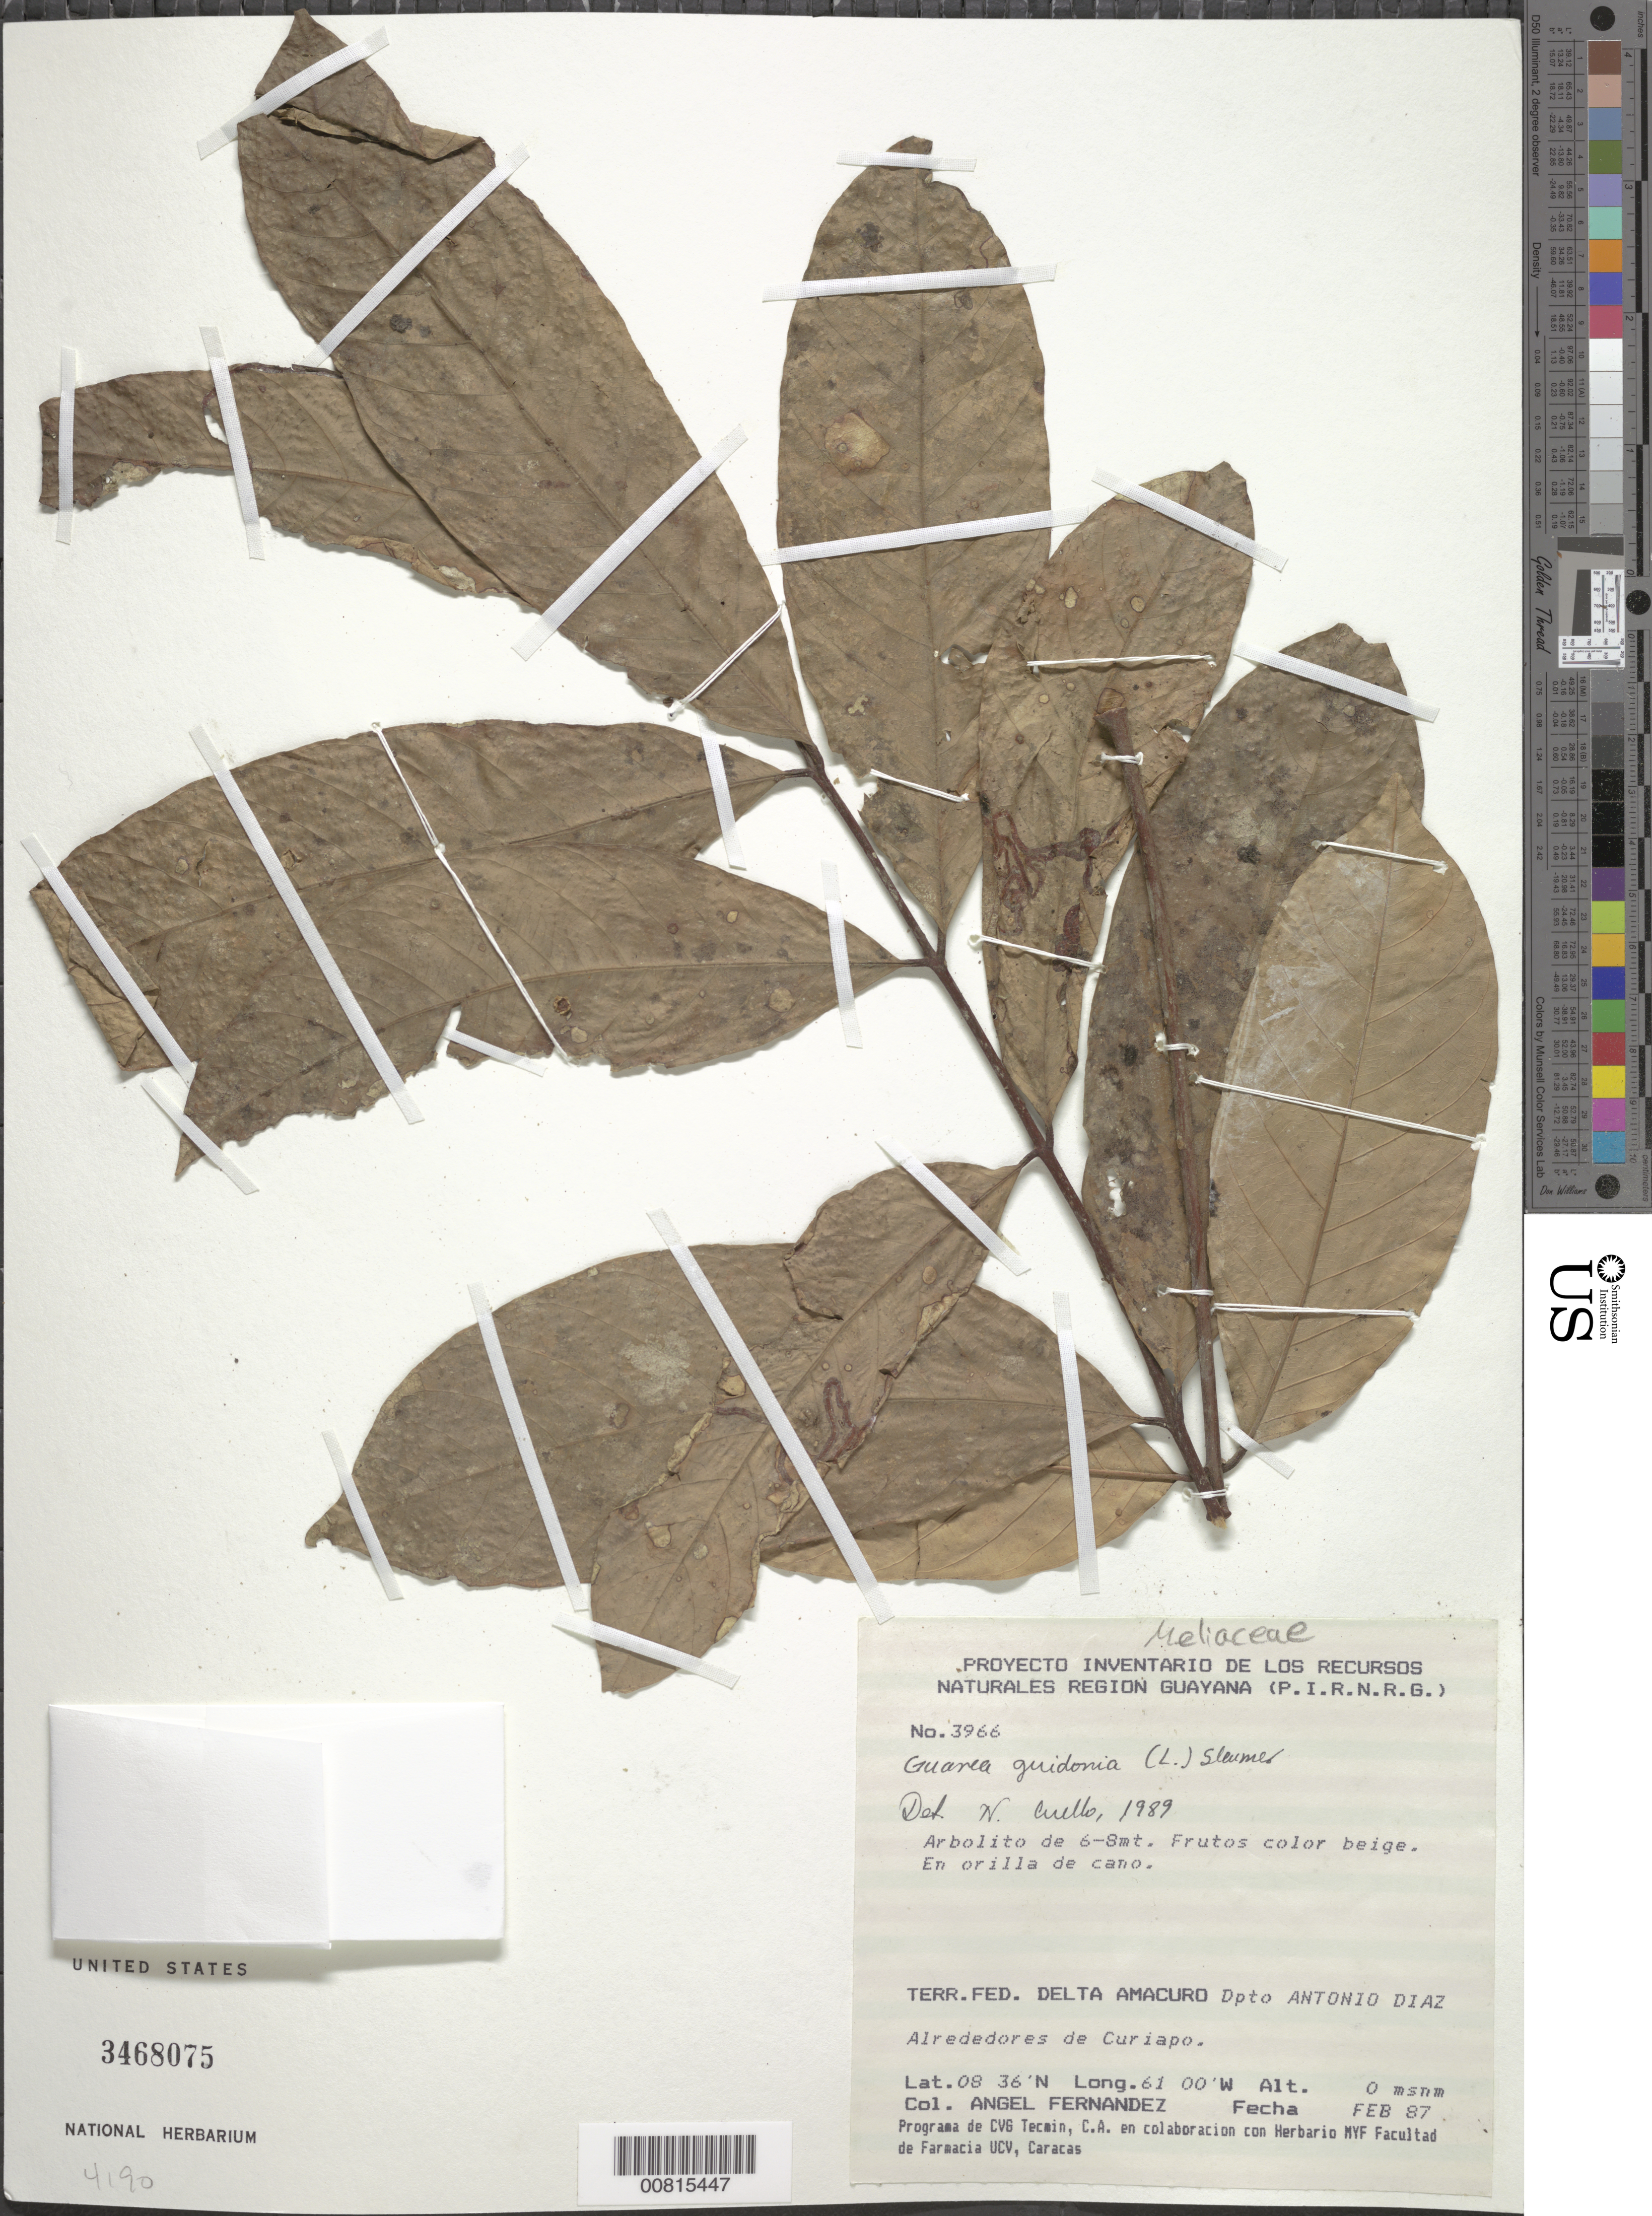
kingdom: Plantae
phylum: Tracheophyta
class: Magnoliopsida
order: Sapindales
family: Meliaceae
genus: Guarea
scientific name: Guarea guidonia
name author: (L.) Sleumer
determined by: Cuello, Nidia L.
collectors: A. Fernández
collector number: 3966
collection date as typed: Feb-87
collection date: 1987-02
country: Venezuela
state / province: Delta Amacuro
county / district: Antonio Díaz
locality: Curiapo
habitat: Edge of caño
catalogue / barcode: US 3468075